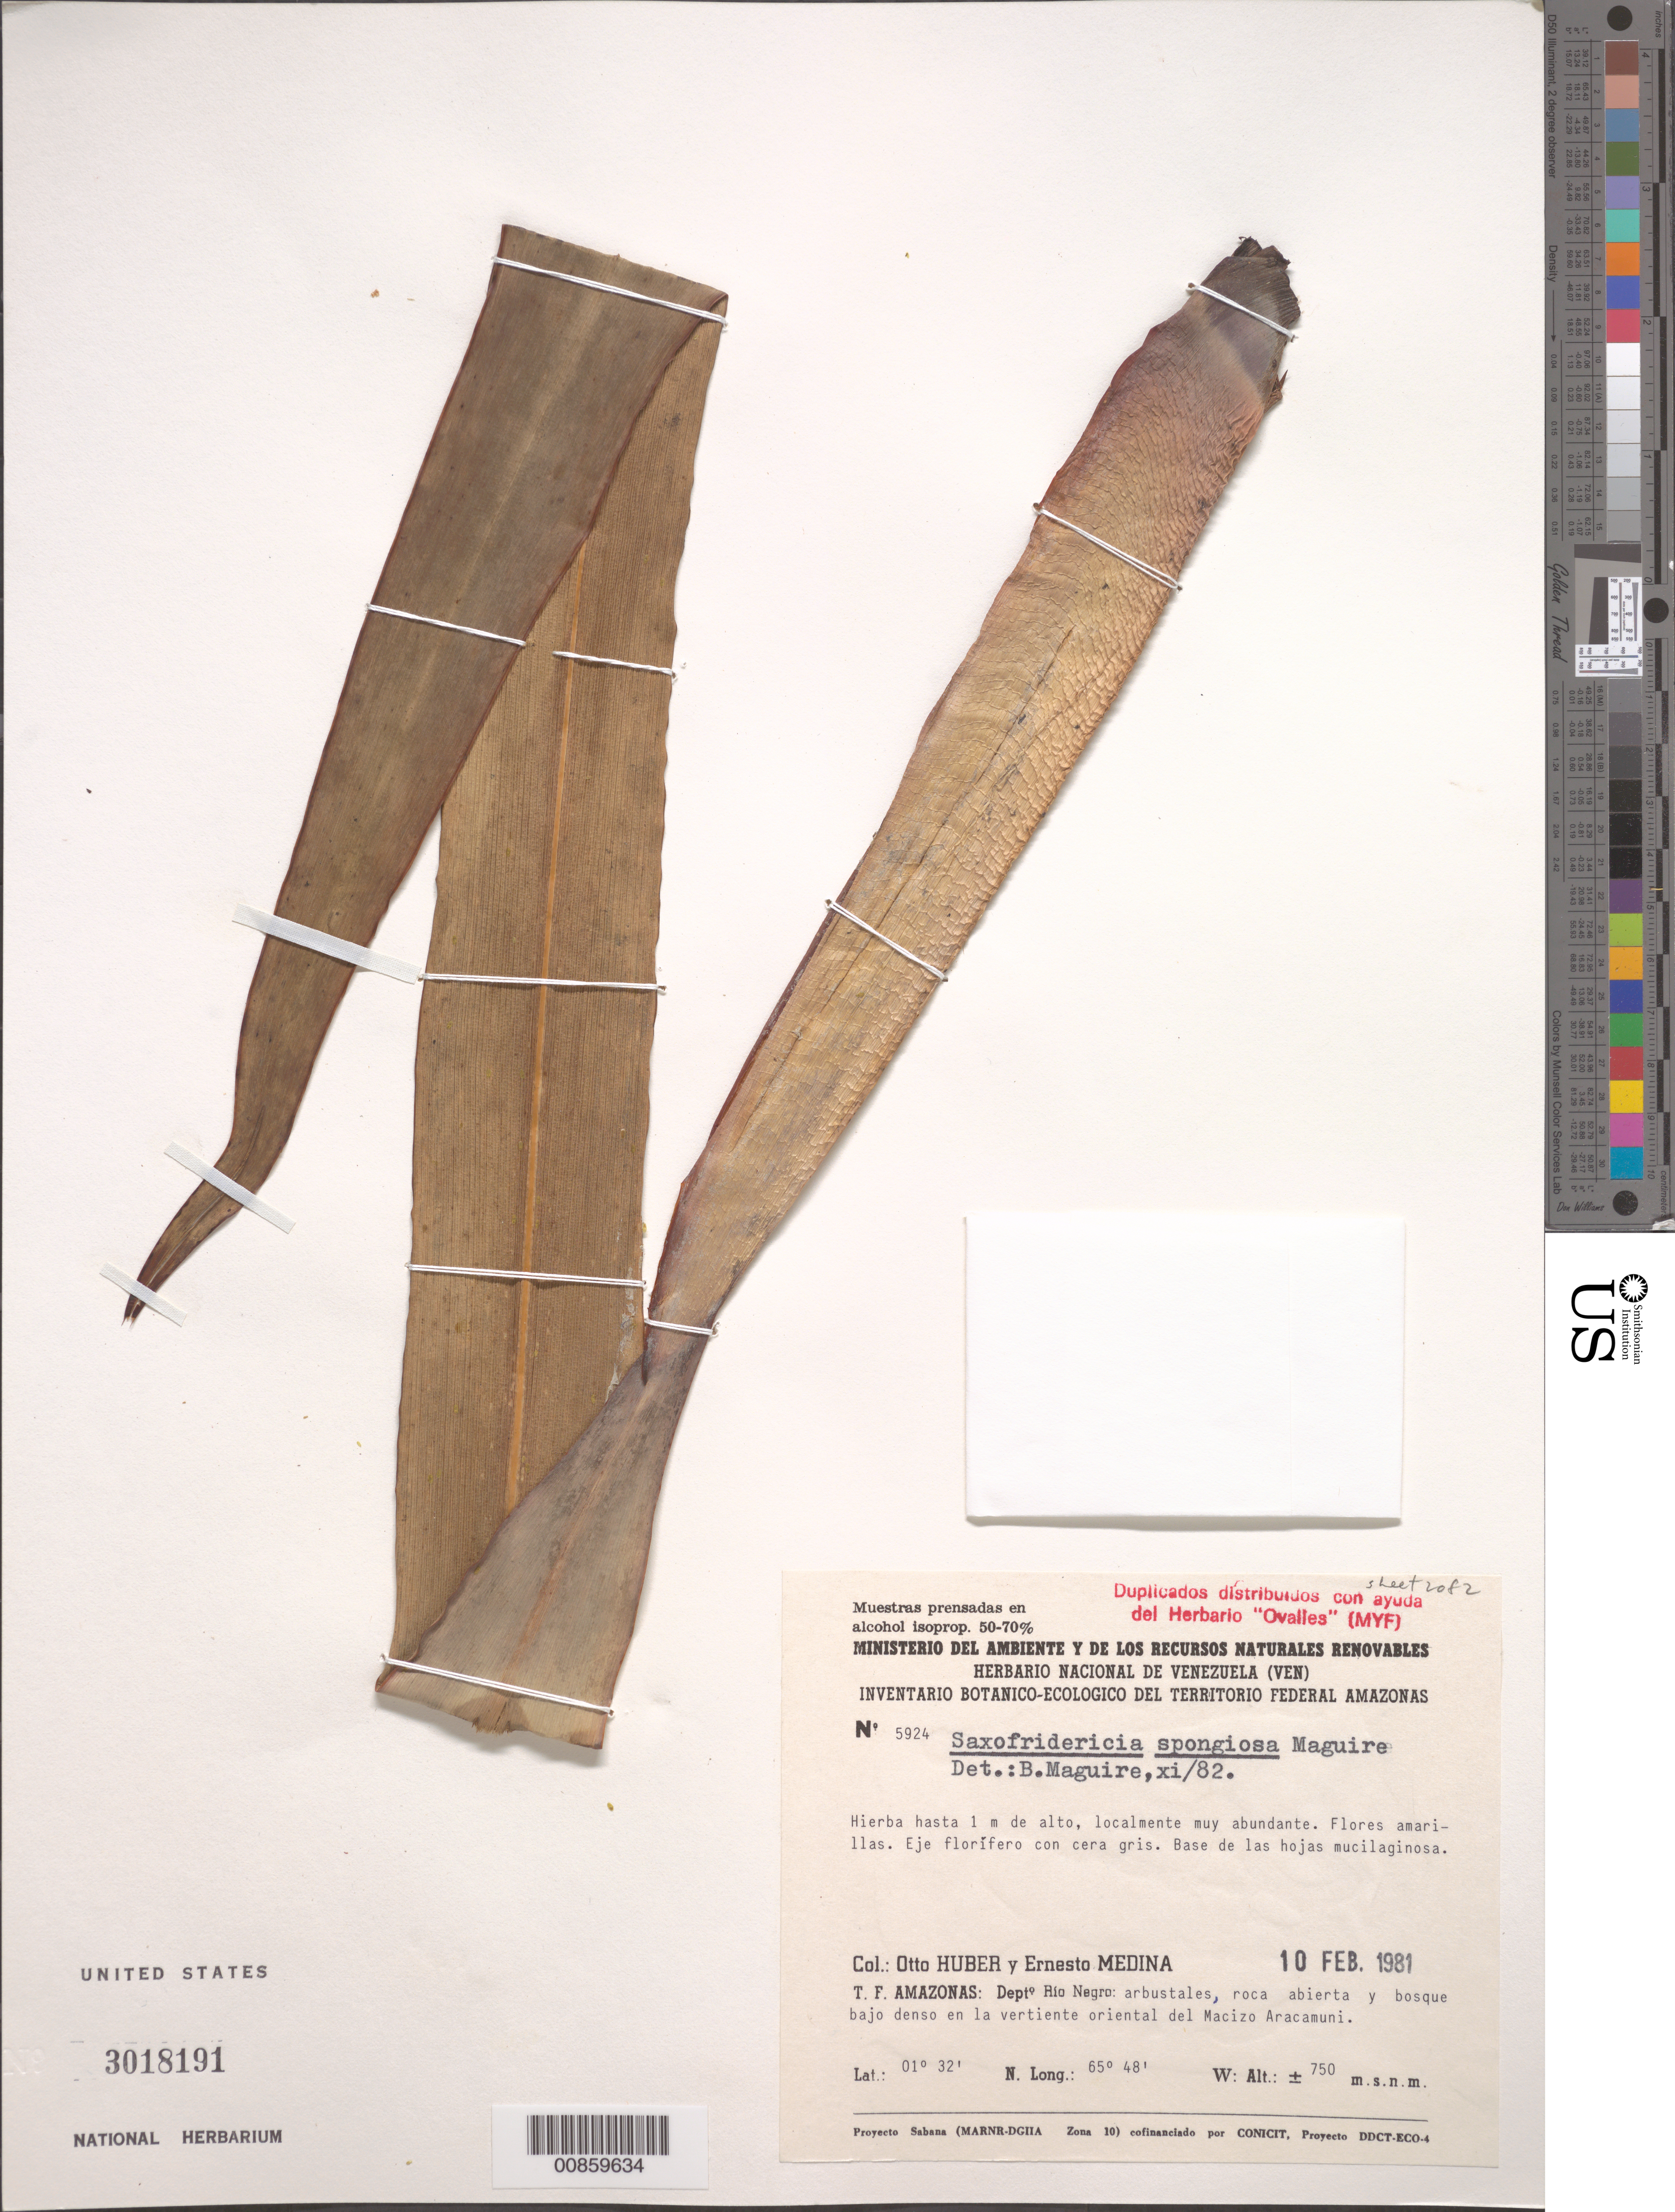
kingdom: Plantae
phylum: Tracheophyta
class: Liliopsida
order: Poales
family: Rapateaceae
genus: Saxofridericia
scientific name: Saxofridericia spongiosa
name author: Maguire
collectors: O. Huber & E. Medina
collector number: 5924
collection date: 1981-02-10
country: Venezuela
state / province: Amazonas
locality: T. F. Amazonas: Deptº Río negro, en la vertiente oriental del Macizo Aracamuni.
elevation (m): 750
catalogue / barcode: US 3018191